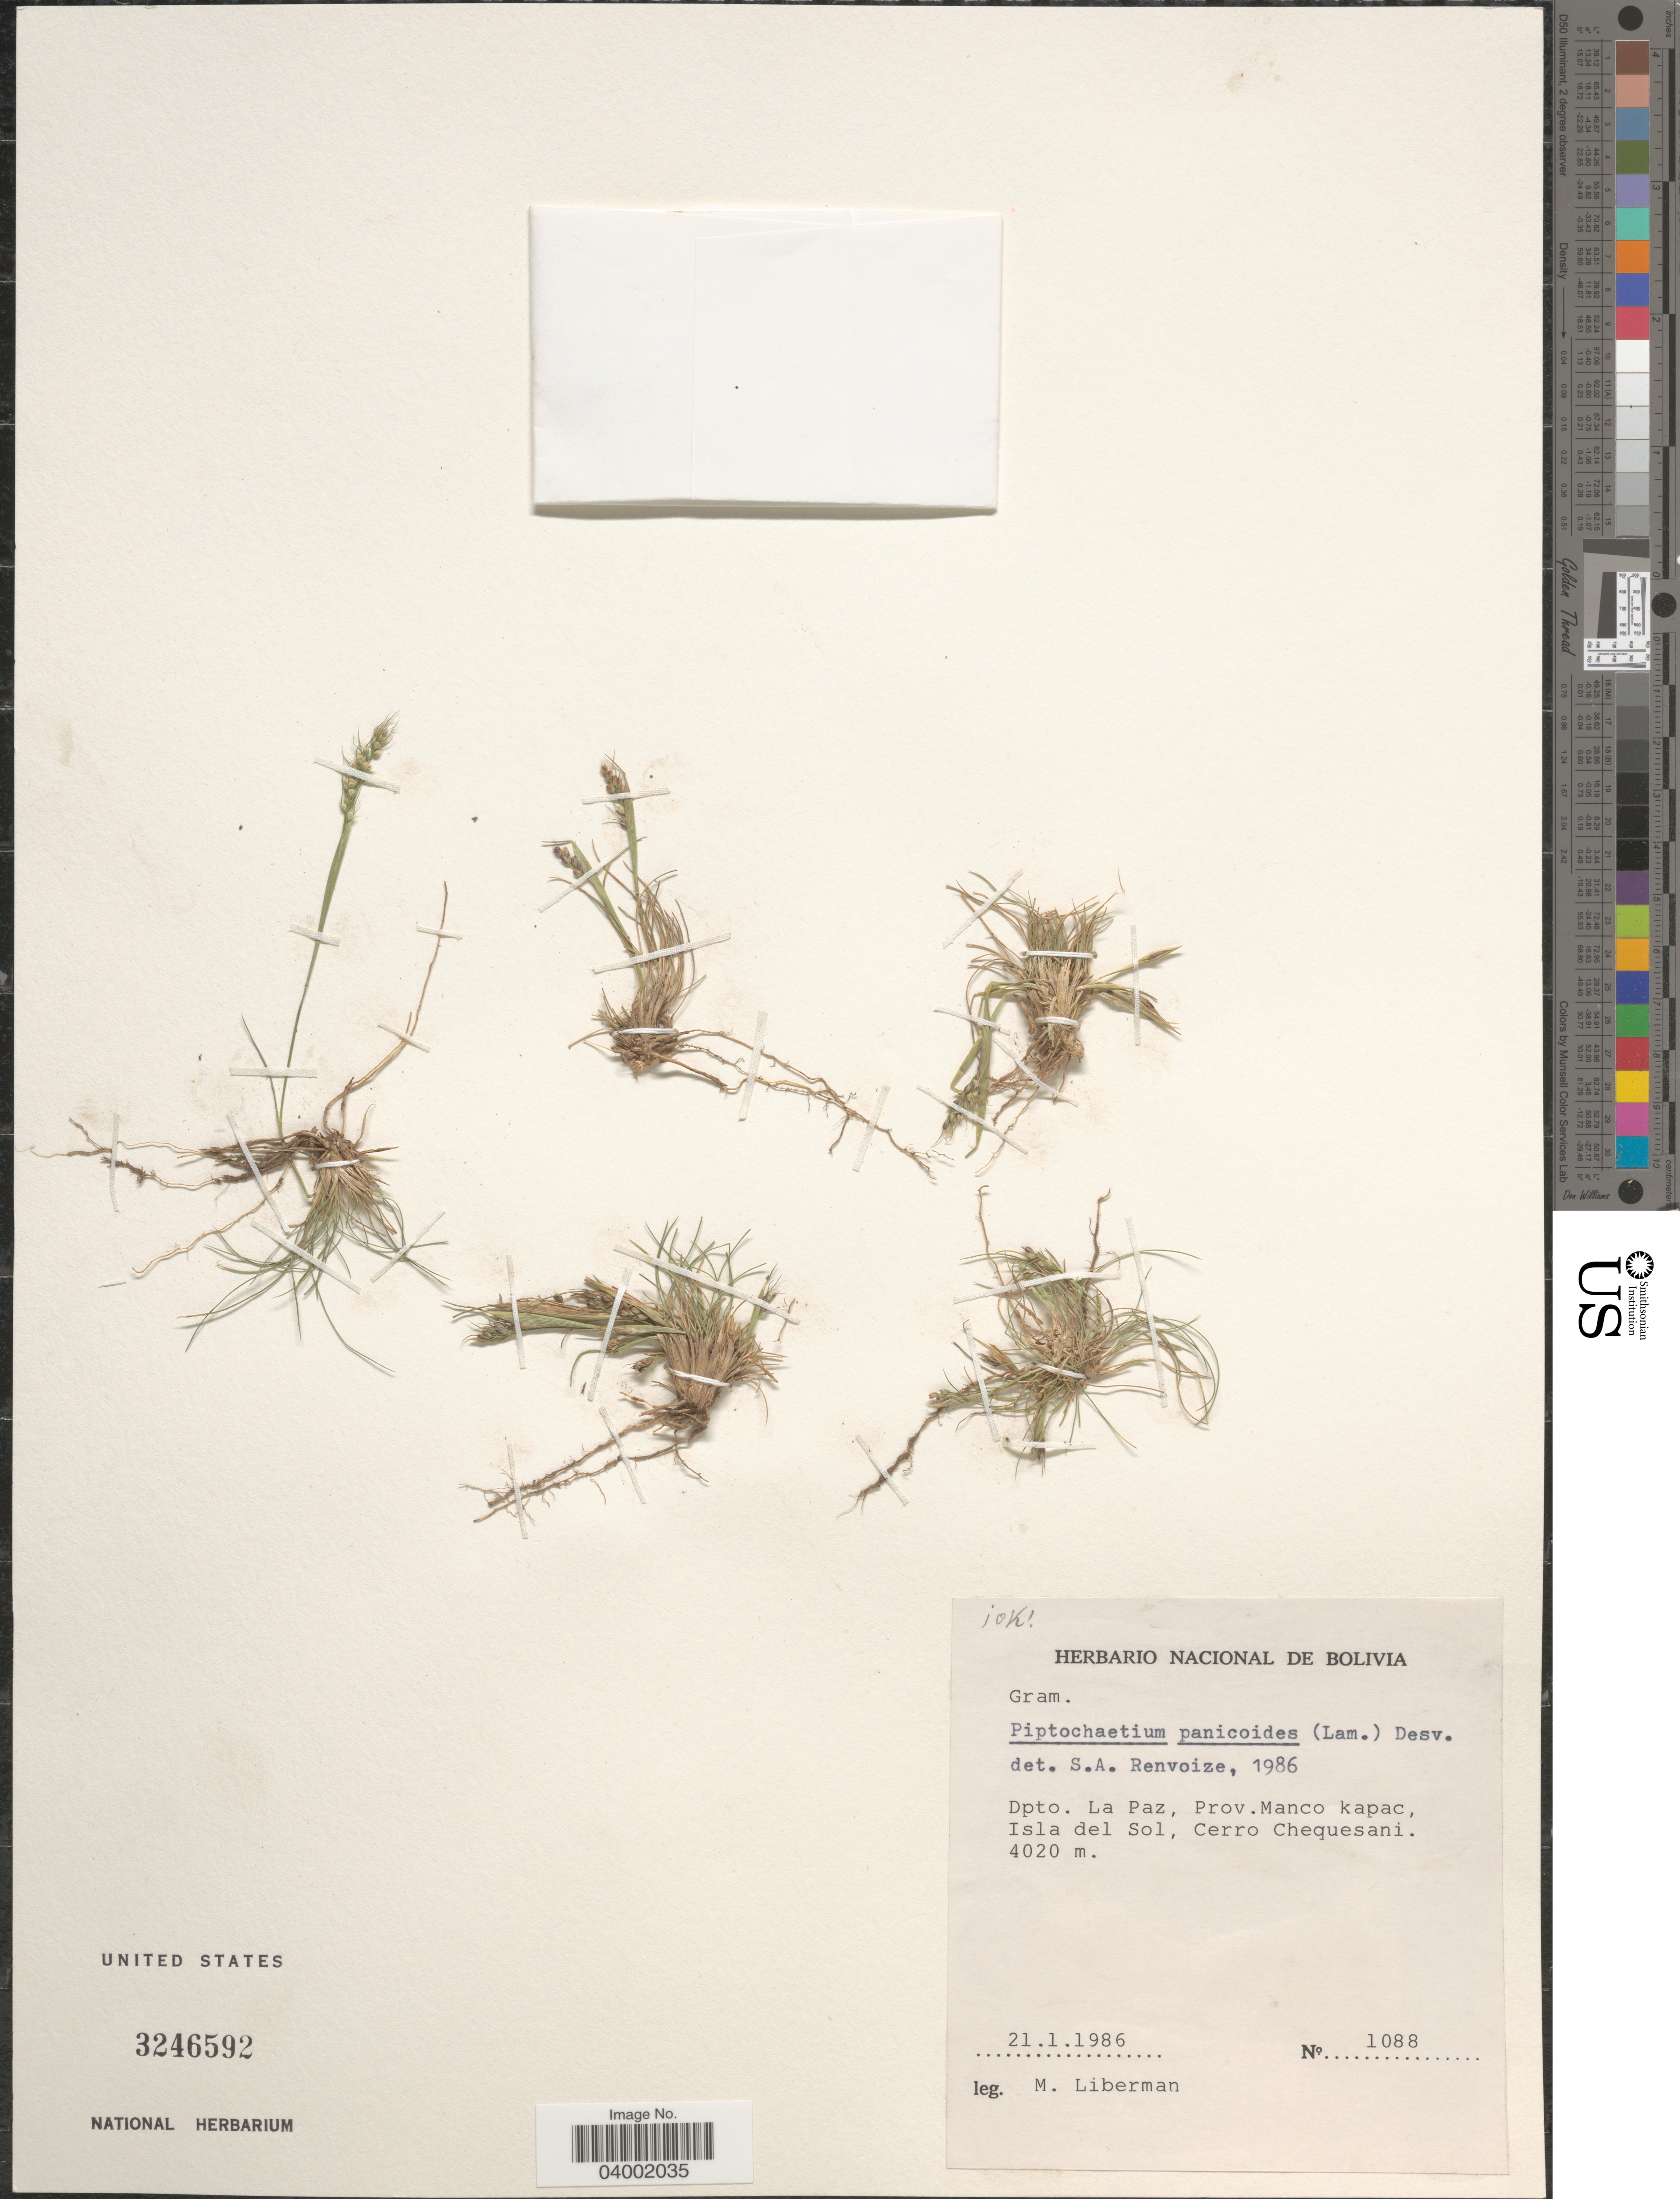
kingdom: Plantae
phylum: Tracheophyta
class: Liliopsida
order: Poales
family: Poaceae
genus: Piptochaetium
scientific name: Piptochaetium panicoides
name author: (Lam.) É. Desv.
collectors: M. Liberman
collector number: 1088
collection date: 1986-01-21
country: Bolivia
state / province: La Paz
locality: Dpto. La Paz, Prov. Manco kapac, Isla del Sol, Cerro Chequesani.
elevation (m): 4020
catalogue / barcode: US 3246592